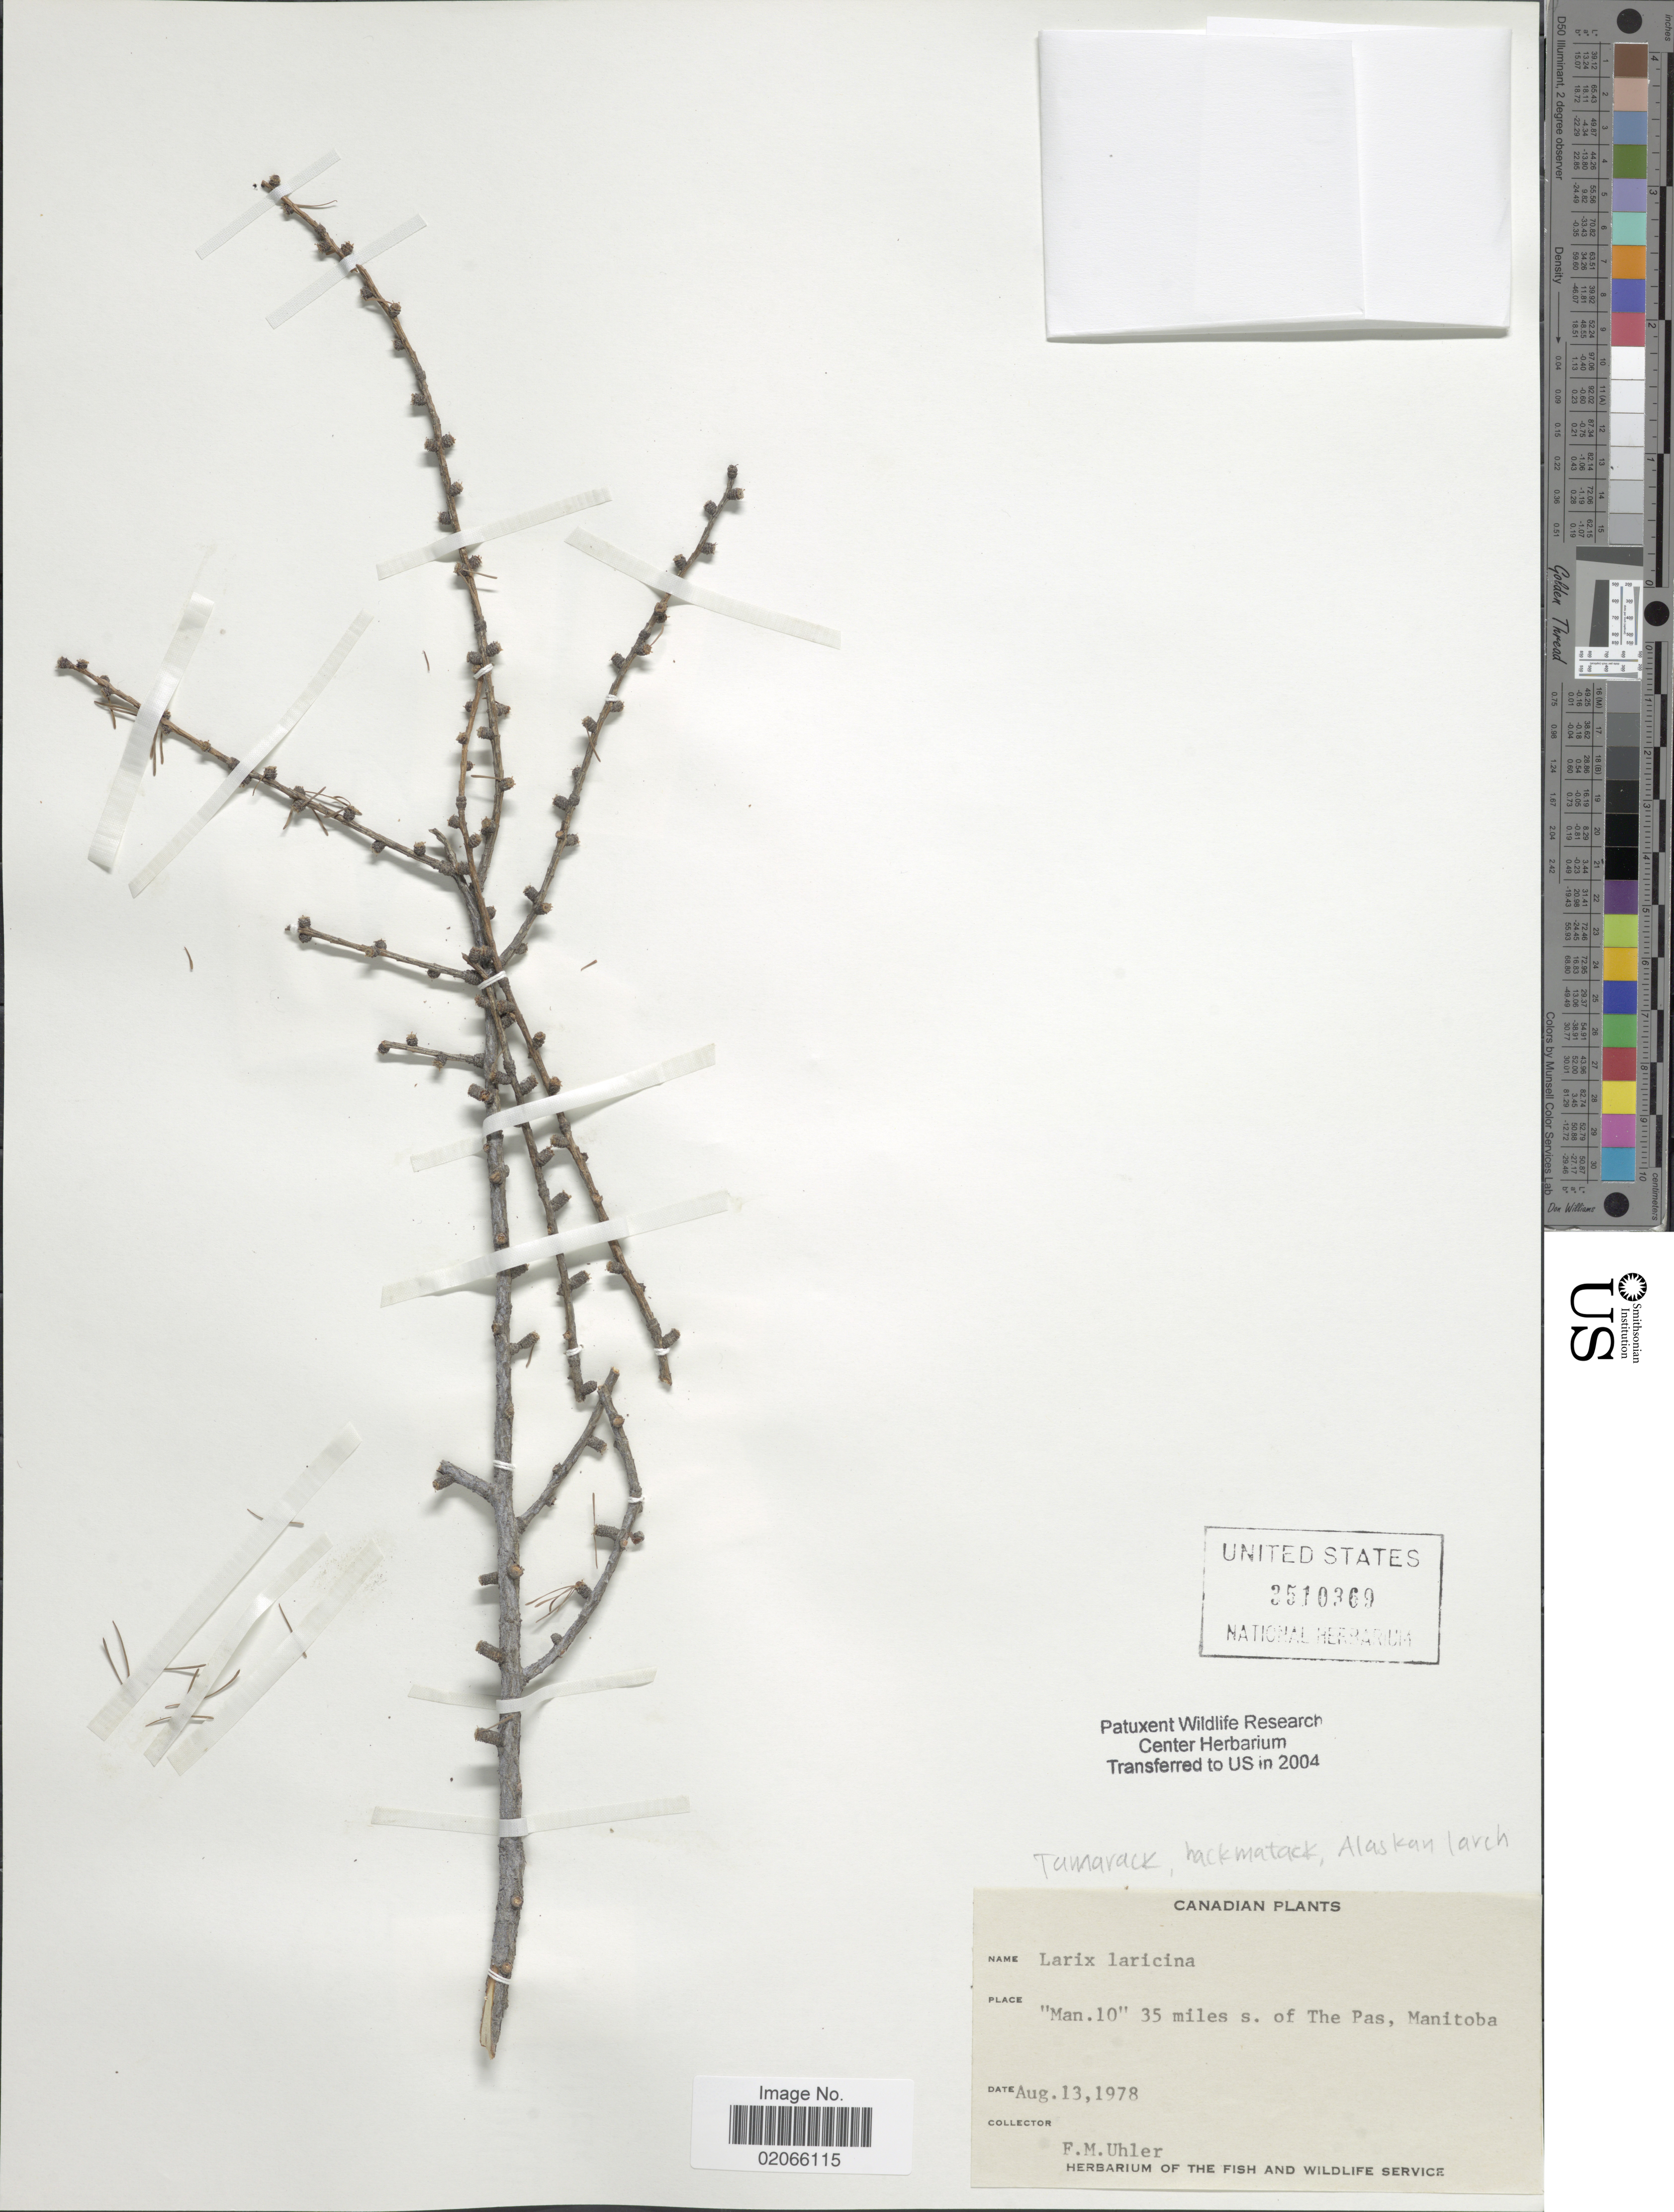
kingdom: Plantae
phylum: Tracheophyta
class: Pinopsida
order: Pinales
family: Pinaceae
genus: Larix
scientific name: Larix laricina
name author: (Du Roi) K. Koch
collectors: F. M. Uhler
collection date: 1978-08-13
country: Canada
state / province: Manitoba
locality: Man. 10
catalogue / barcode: US 3510369